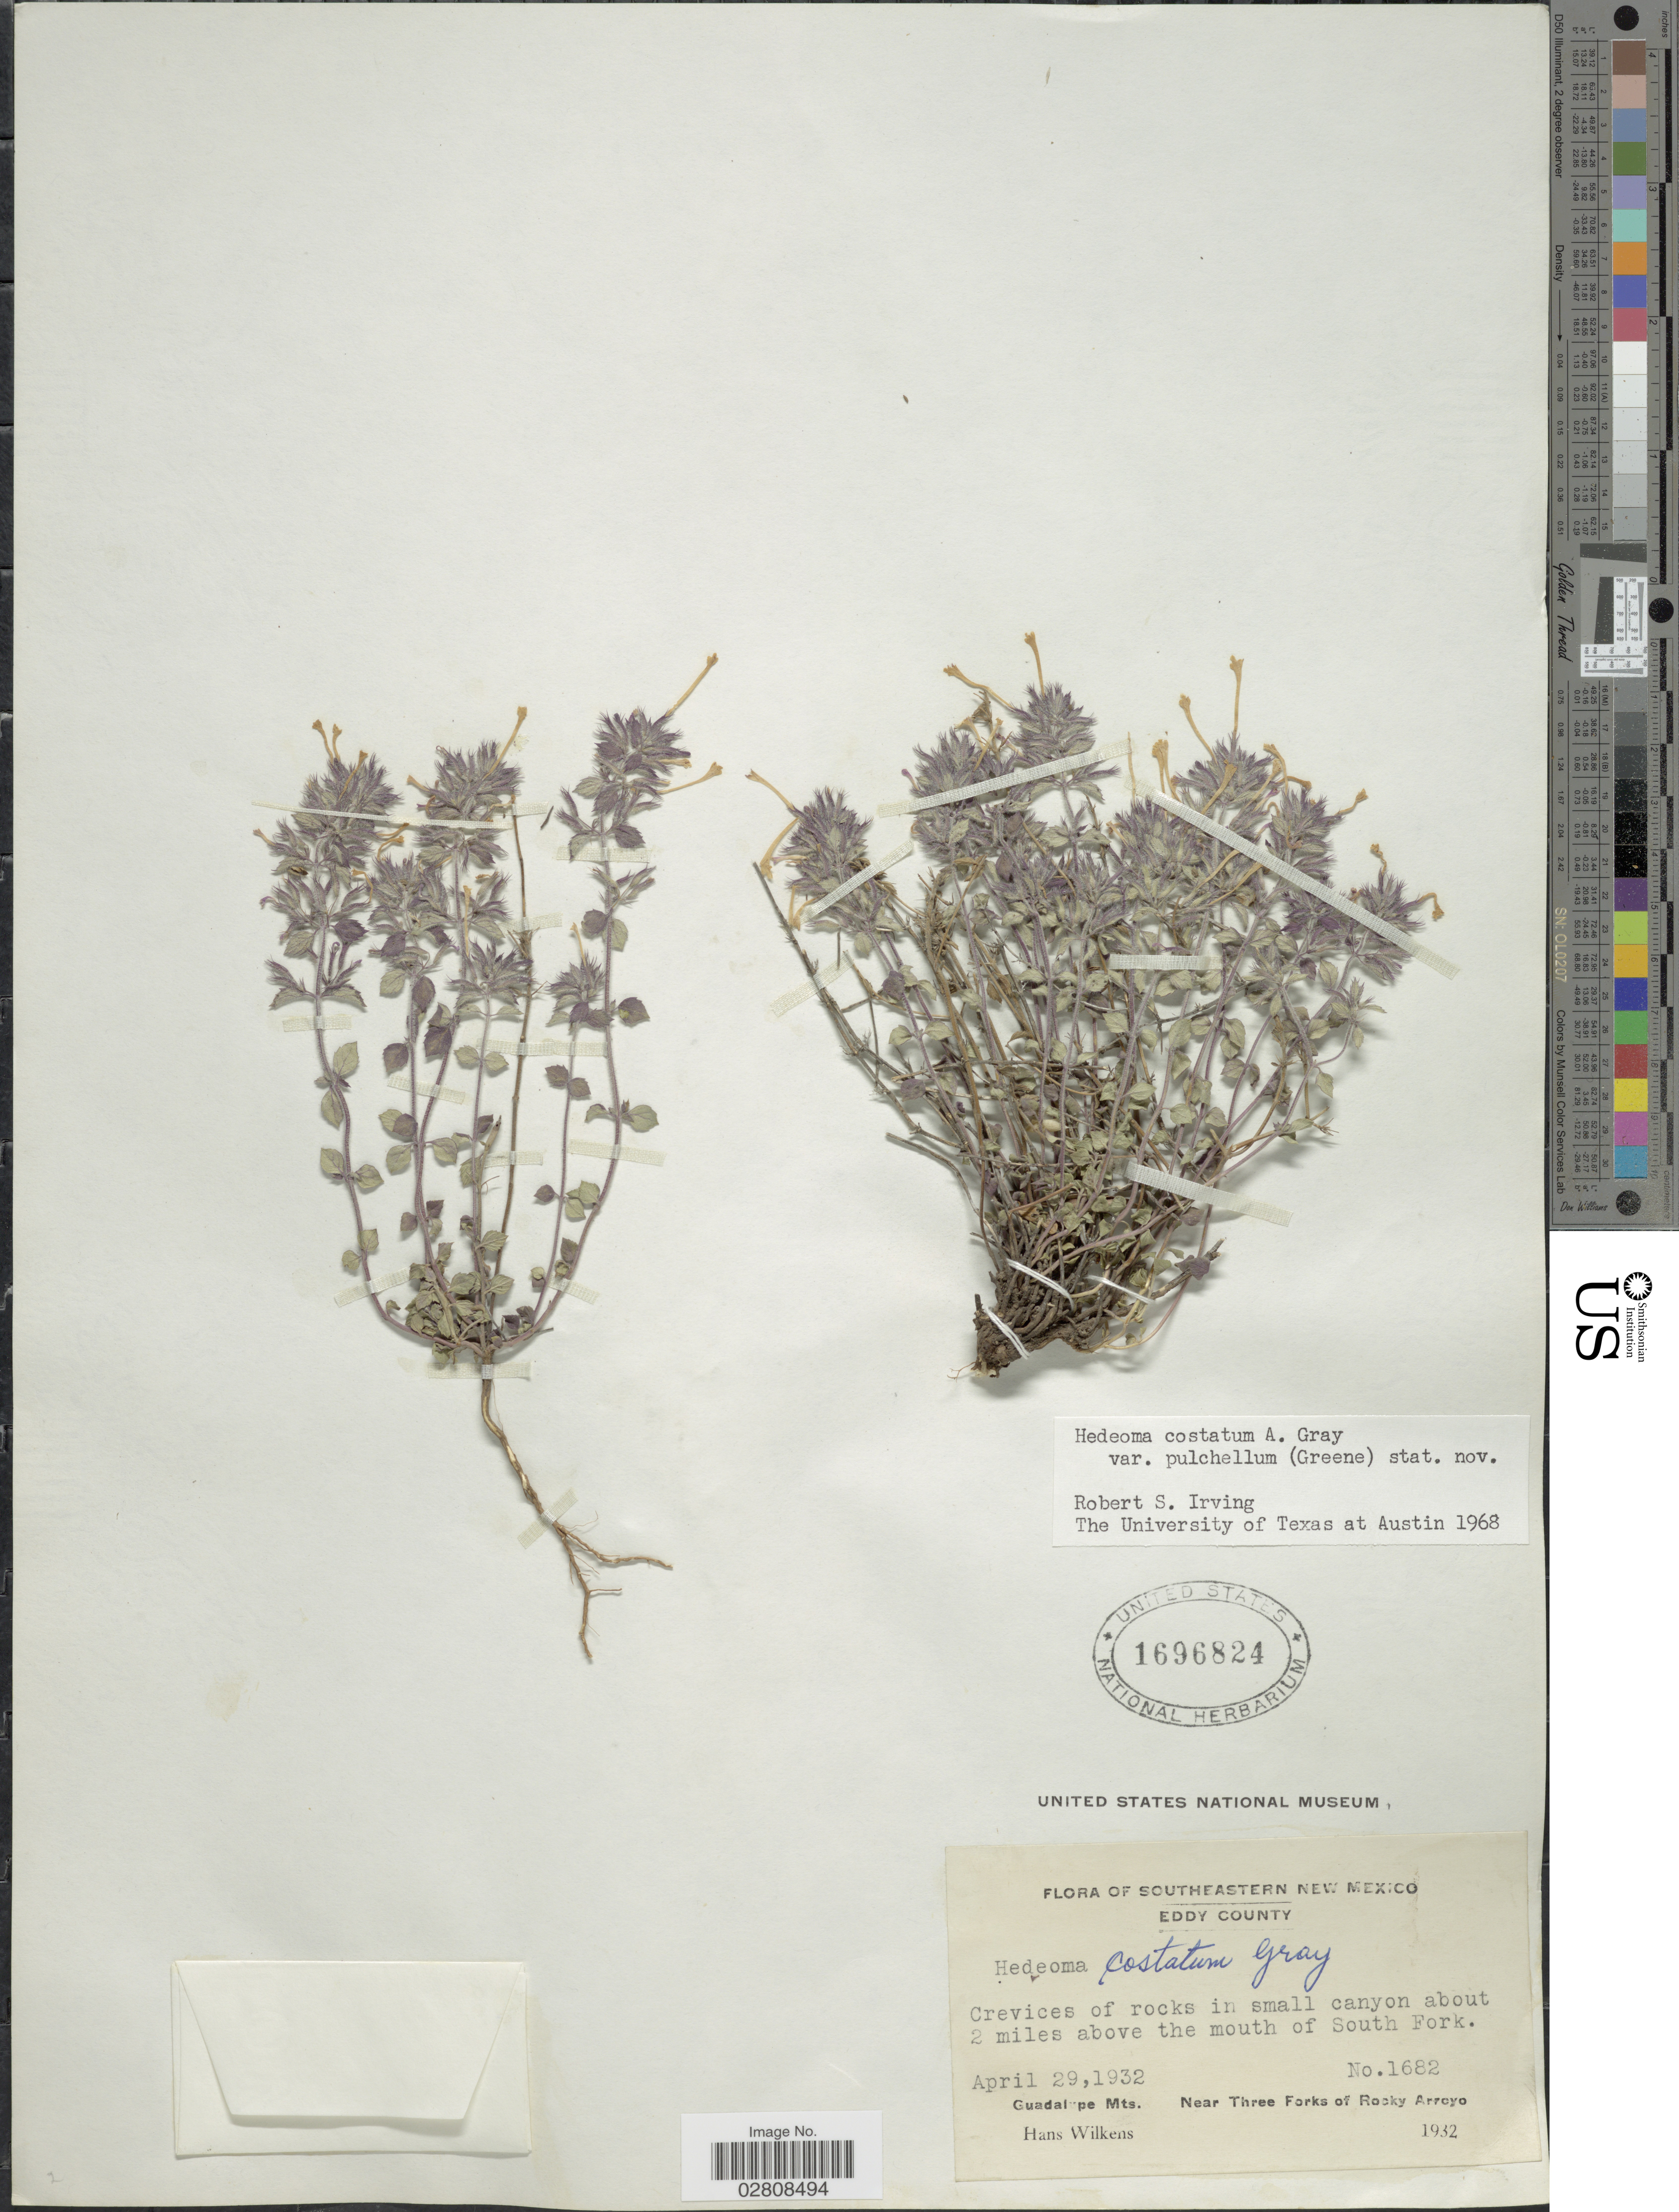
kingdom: Plantae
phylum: Tracheophyta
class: Magnoliopsida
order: Lamiales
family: Lamiaceae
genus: Hedeoma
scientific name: Hedeoma costata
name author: A. Gray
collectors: H. Wilkens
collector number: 1682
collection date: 1932-04-29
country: United States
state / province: New Mexico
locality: Southeastern New Mexico. Eddy County. Crevices of rocks in small canyon about 2 miles above the mouth of South Fork. Guadalupe Mts. Near Three Forks of Rocky Arroyo.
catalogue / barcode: US 1696824